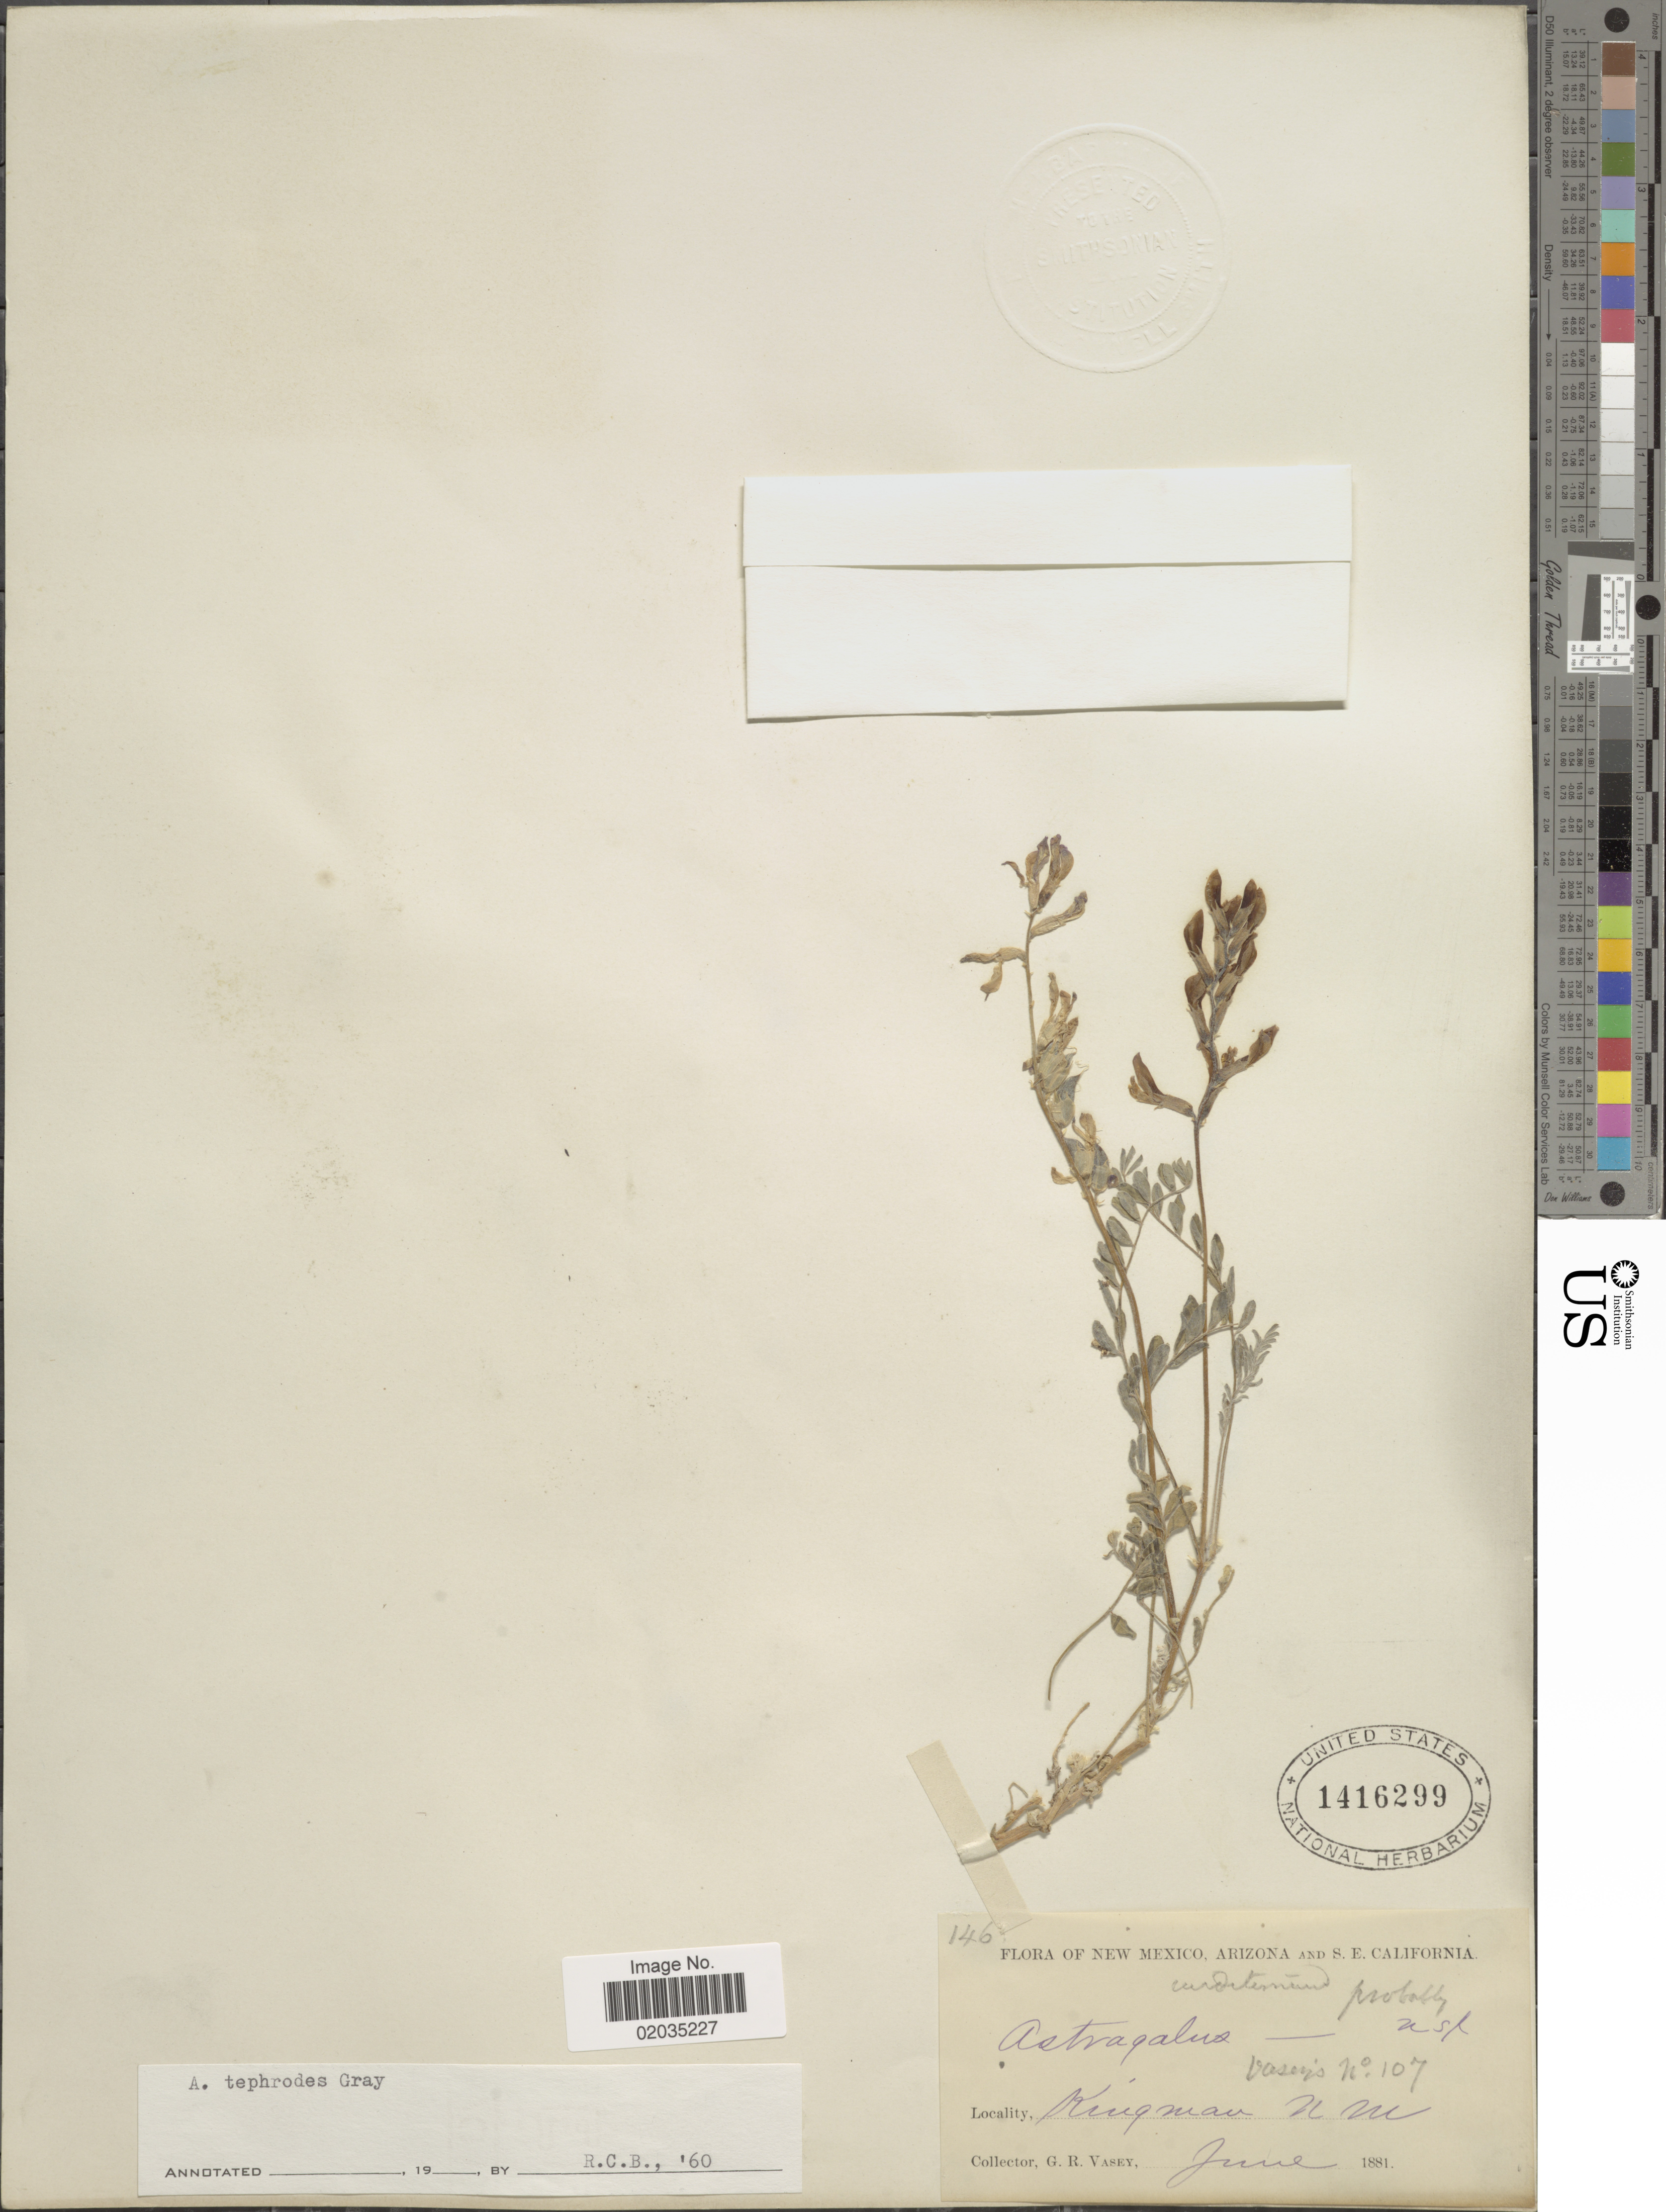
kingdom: Plantae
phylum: Tracheophyta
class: Magnoliopsida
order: Fabales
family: Fabaceae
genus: Astragalus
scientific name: Astragalus tephrodes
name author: A. Gray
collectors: G. R. Vasey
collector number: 107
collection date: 1881-06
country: United States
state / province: New Mexico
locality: New Mexico, Arizona and S.E. California, Kingman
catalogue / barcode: US 1416299